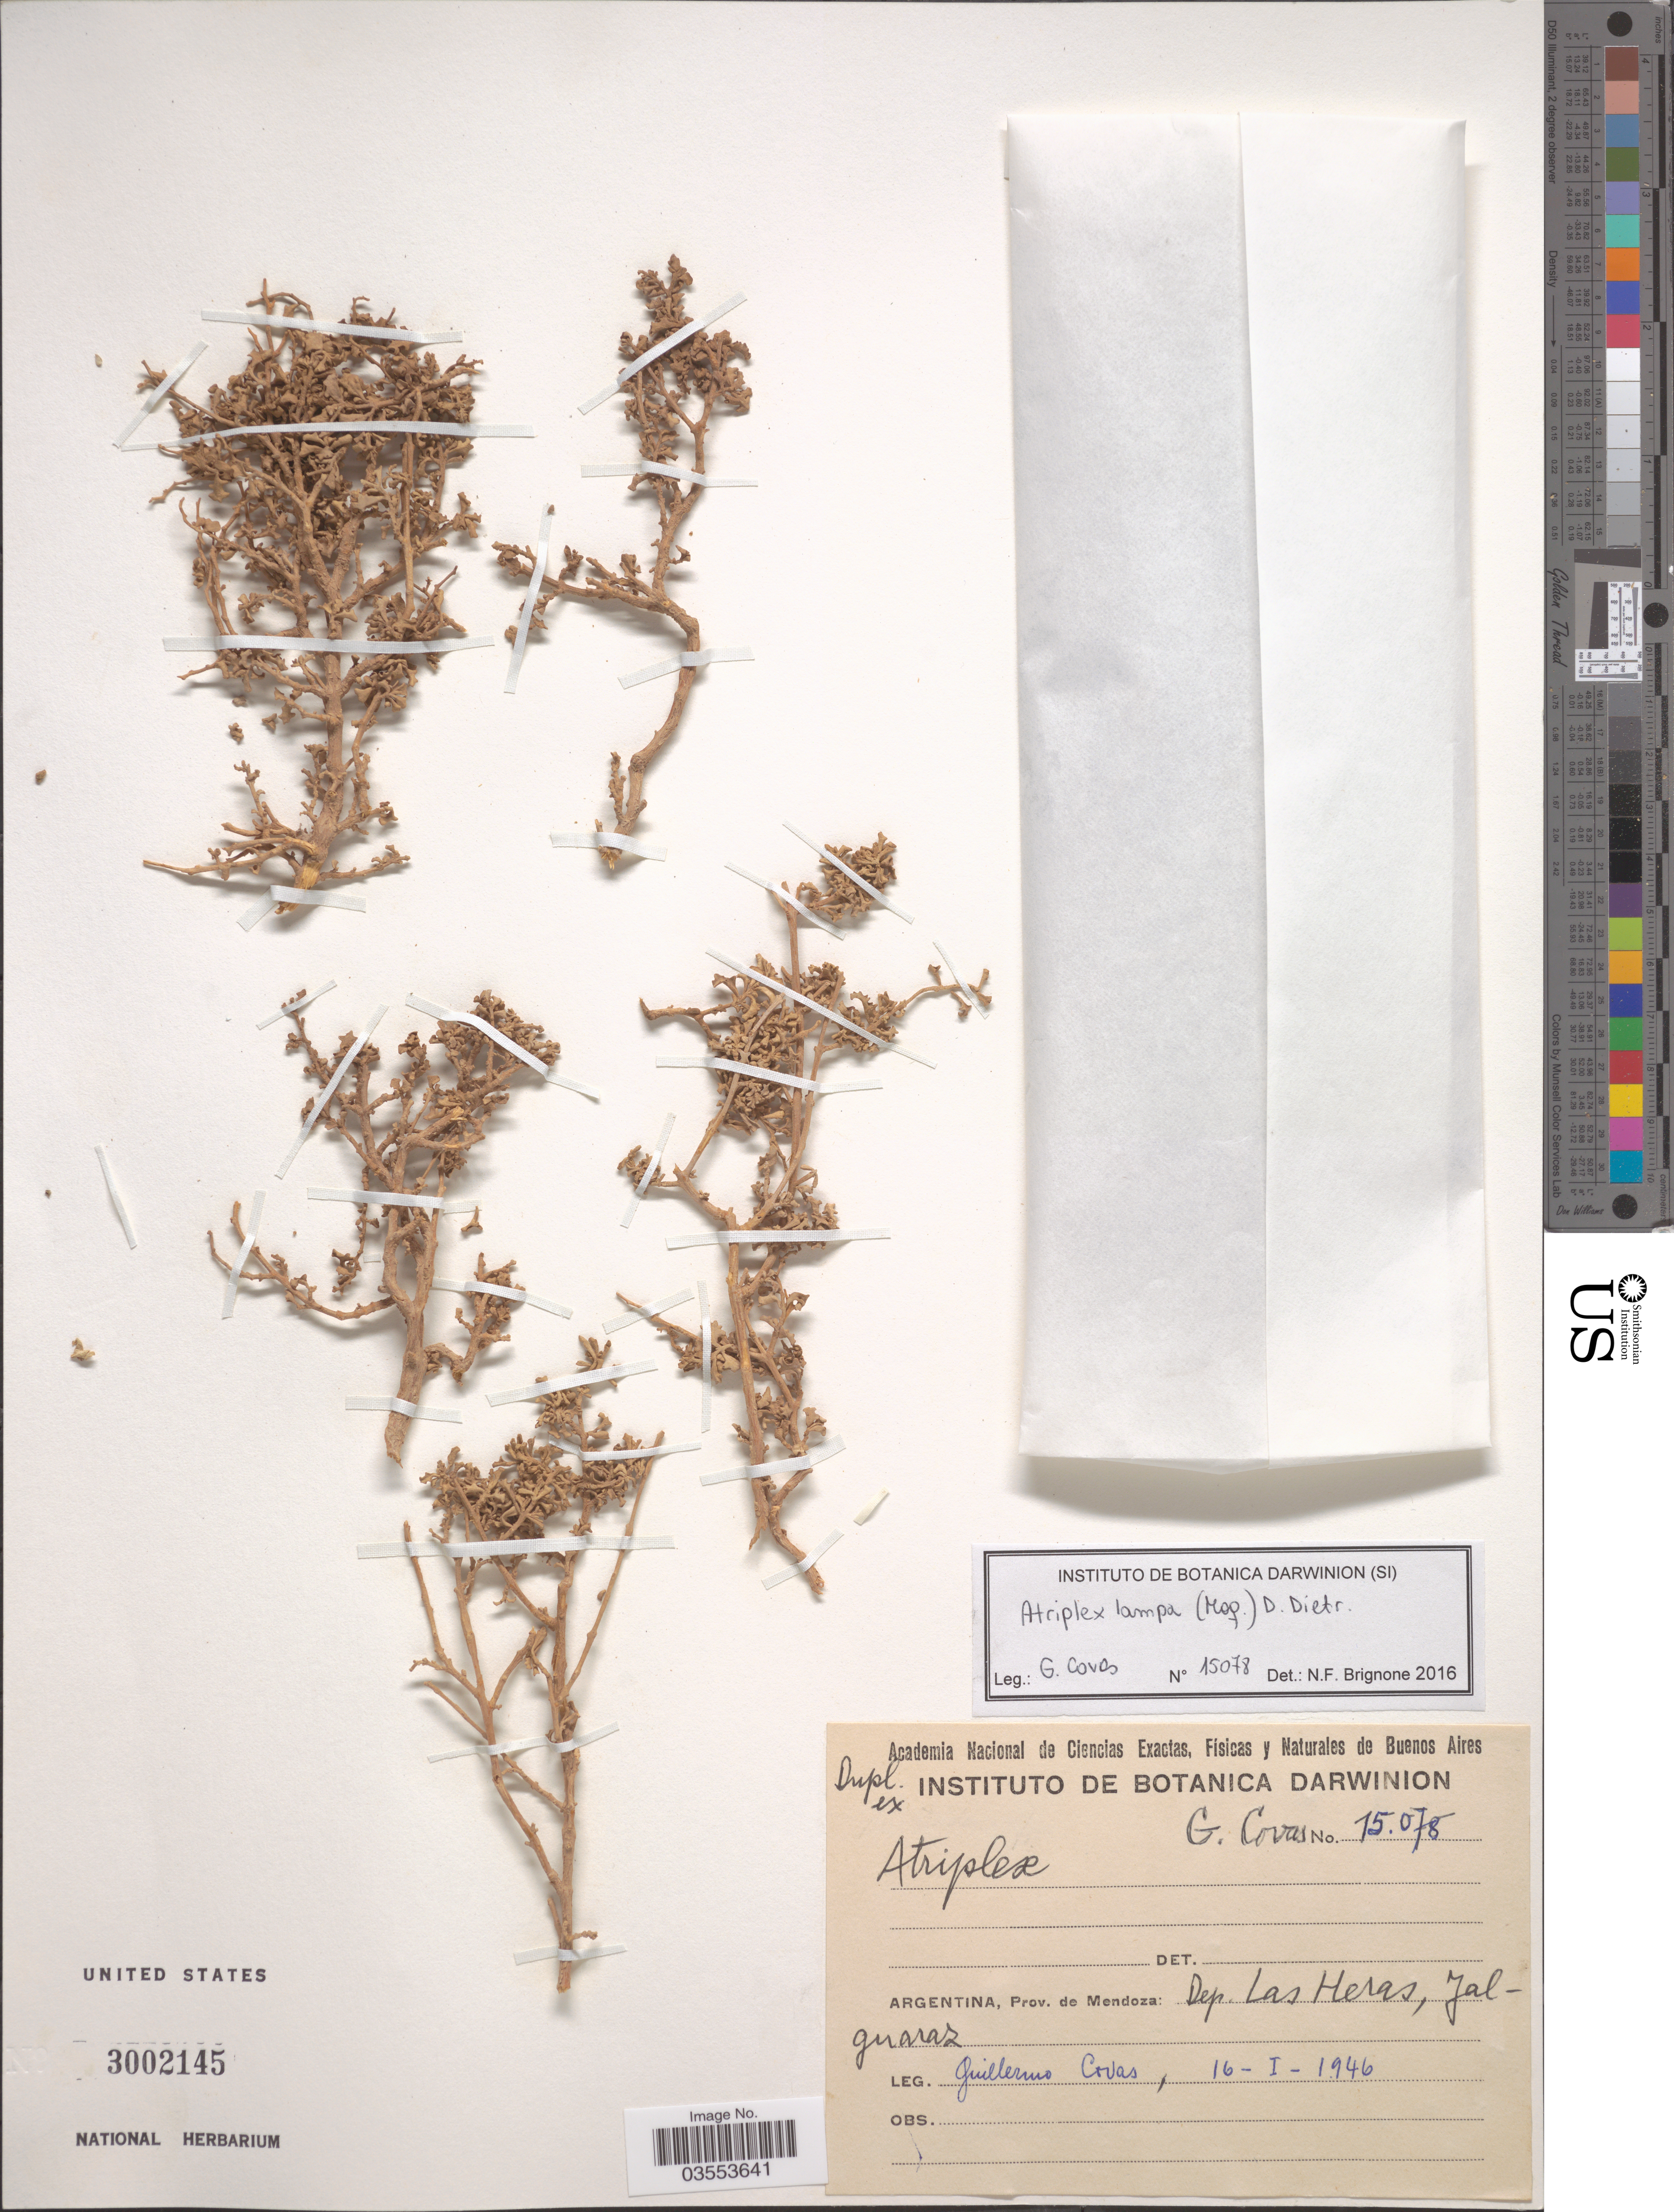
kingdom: Plantae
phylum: Tracheophyta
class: Magnoliopsida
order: Caryophyllales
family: Amaranthaceae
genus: Atriplex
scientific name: Atriplex sp.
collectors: G. Covas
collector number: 15078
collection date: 1946-01-16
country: Argentina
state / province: Mendoza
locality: Dep. Las Heras, Jalguaraz.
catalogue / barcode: US 3002145